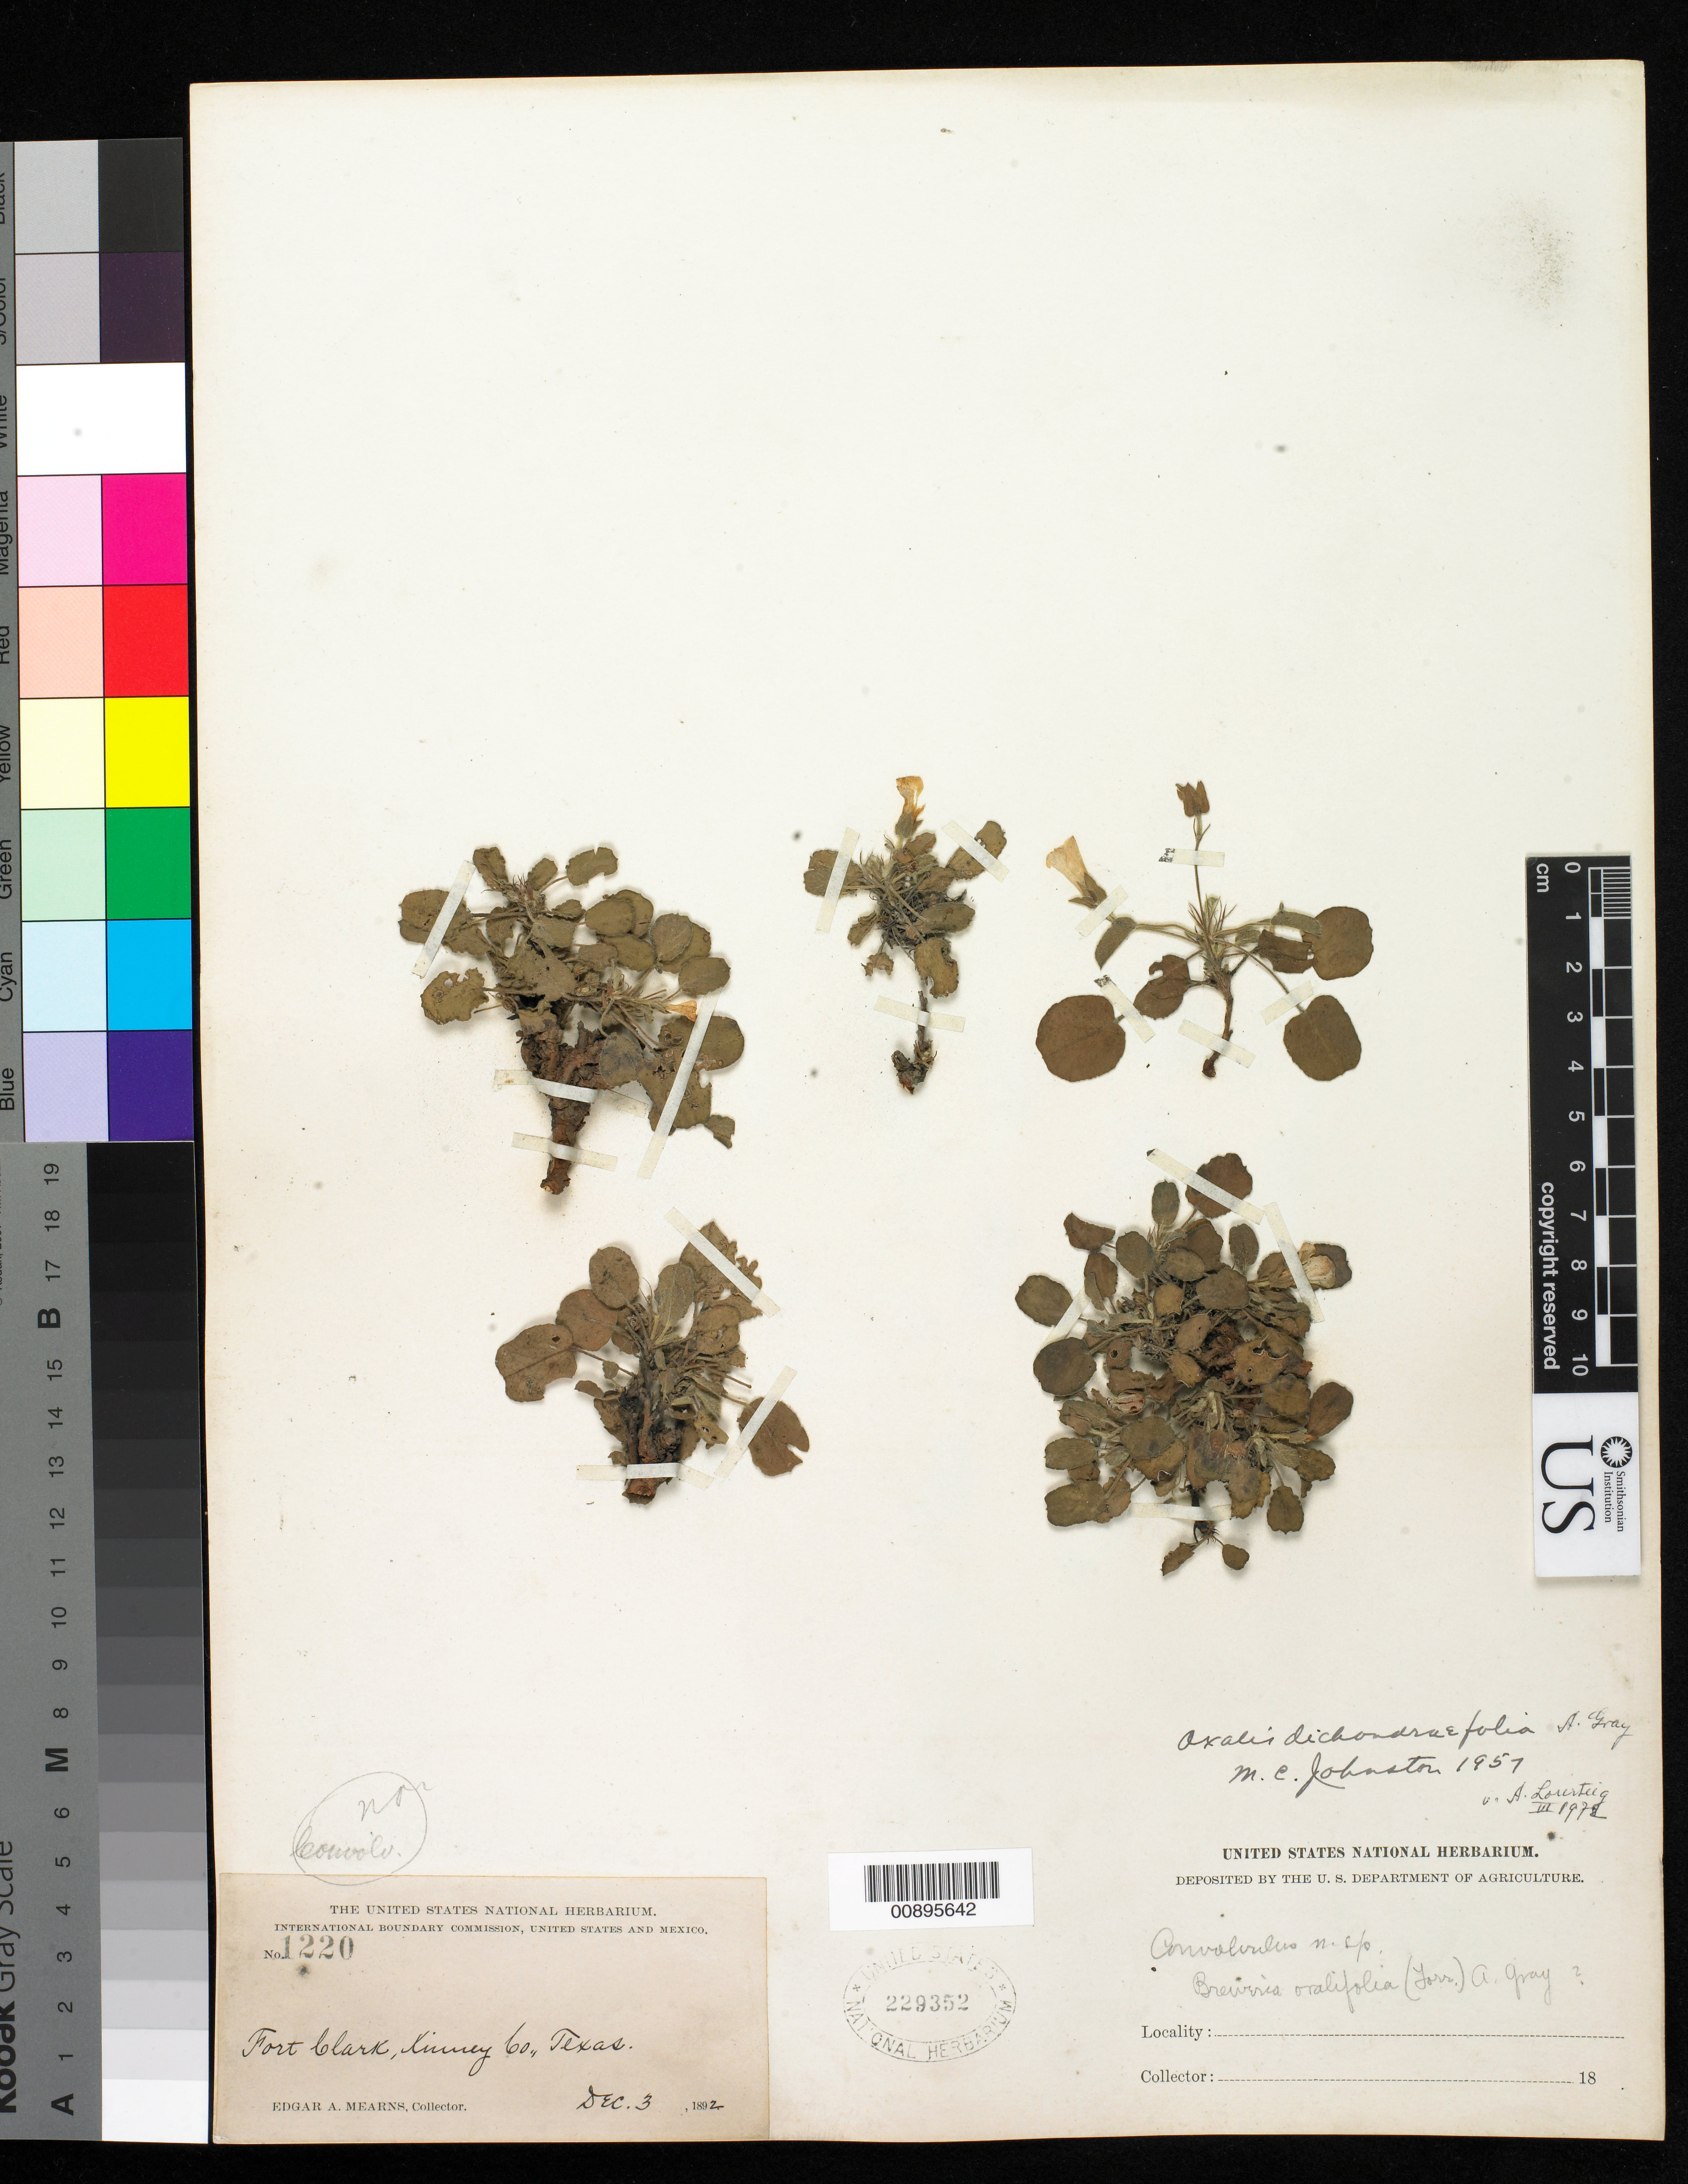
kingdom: Plantae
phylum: Tracheophyta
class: Magnoliopsida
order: Oxalidales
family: Oxalidaceae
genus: Oxalis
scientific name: Oxalis dichondraefolia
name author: A. Gray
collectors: E. A. Mearns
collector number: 1220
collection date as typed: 03 Dec 1892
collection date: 1892-12-03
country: United States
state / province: Texas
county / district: Kinney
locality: Fort Clark, Kinney County, Texas.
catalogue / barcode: US 229352